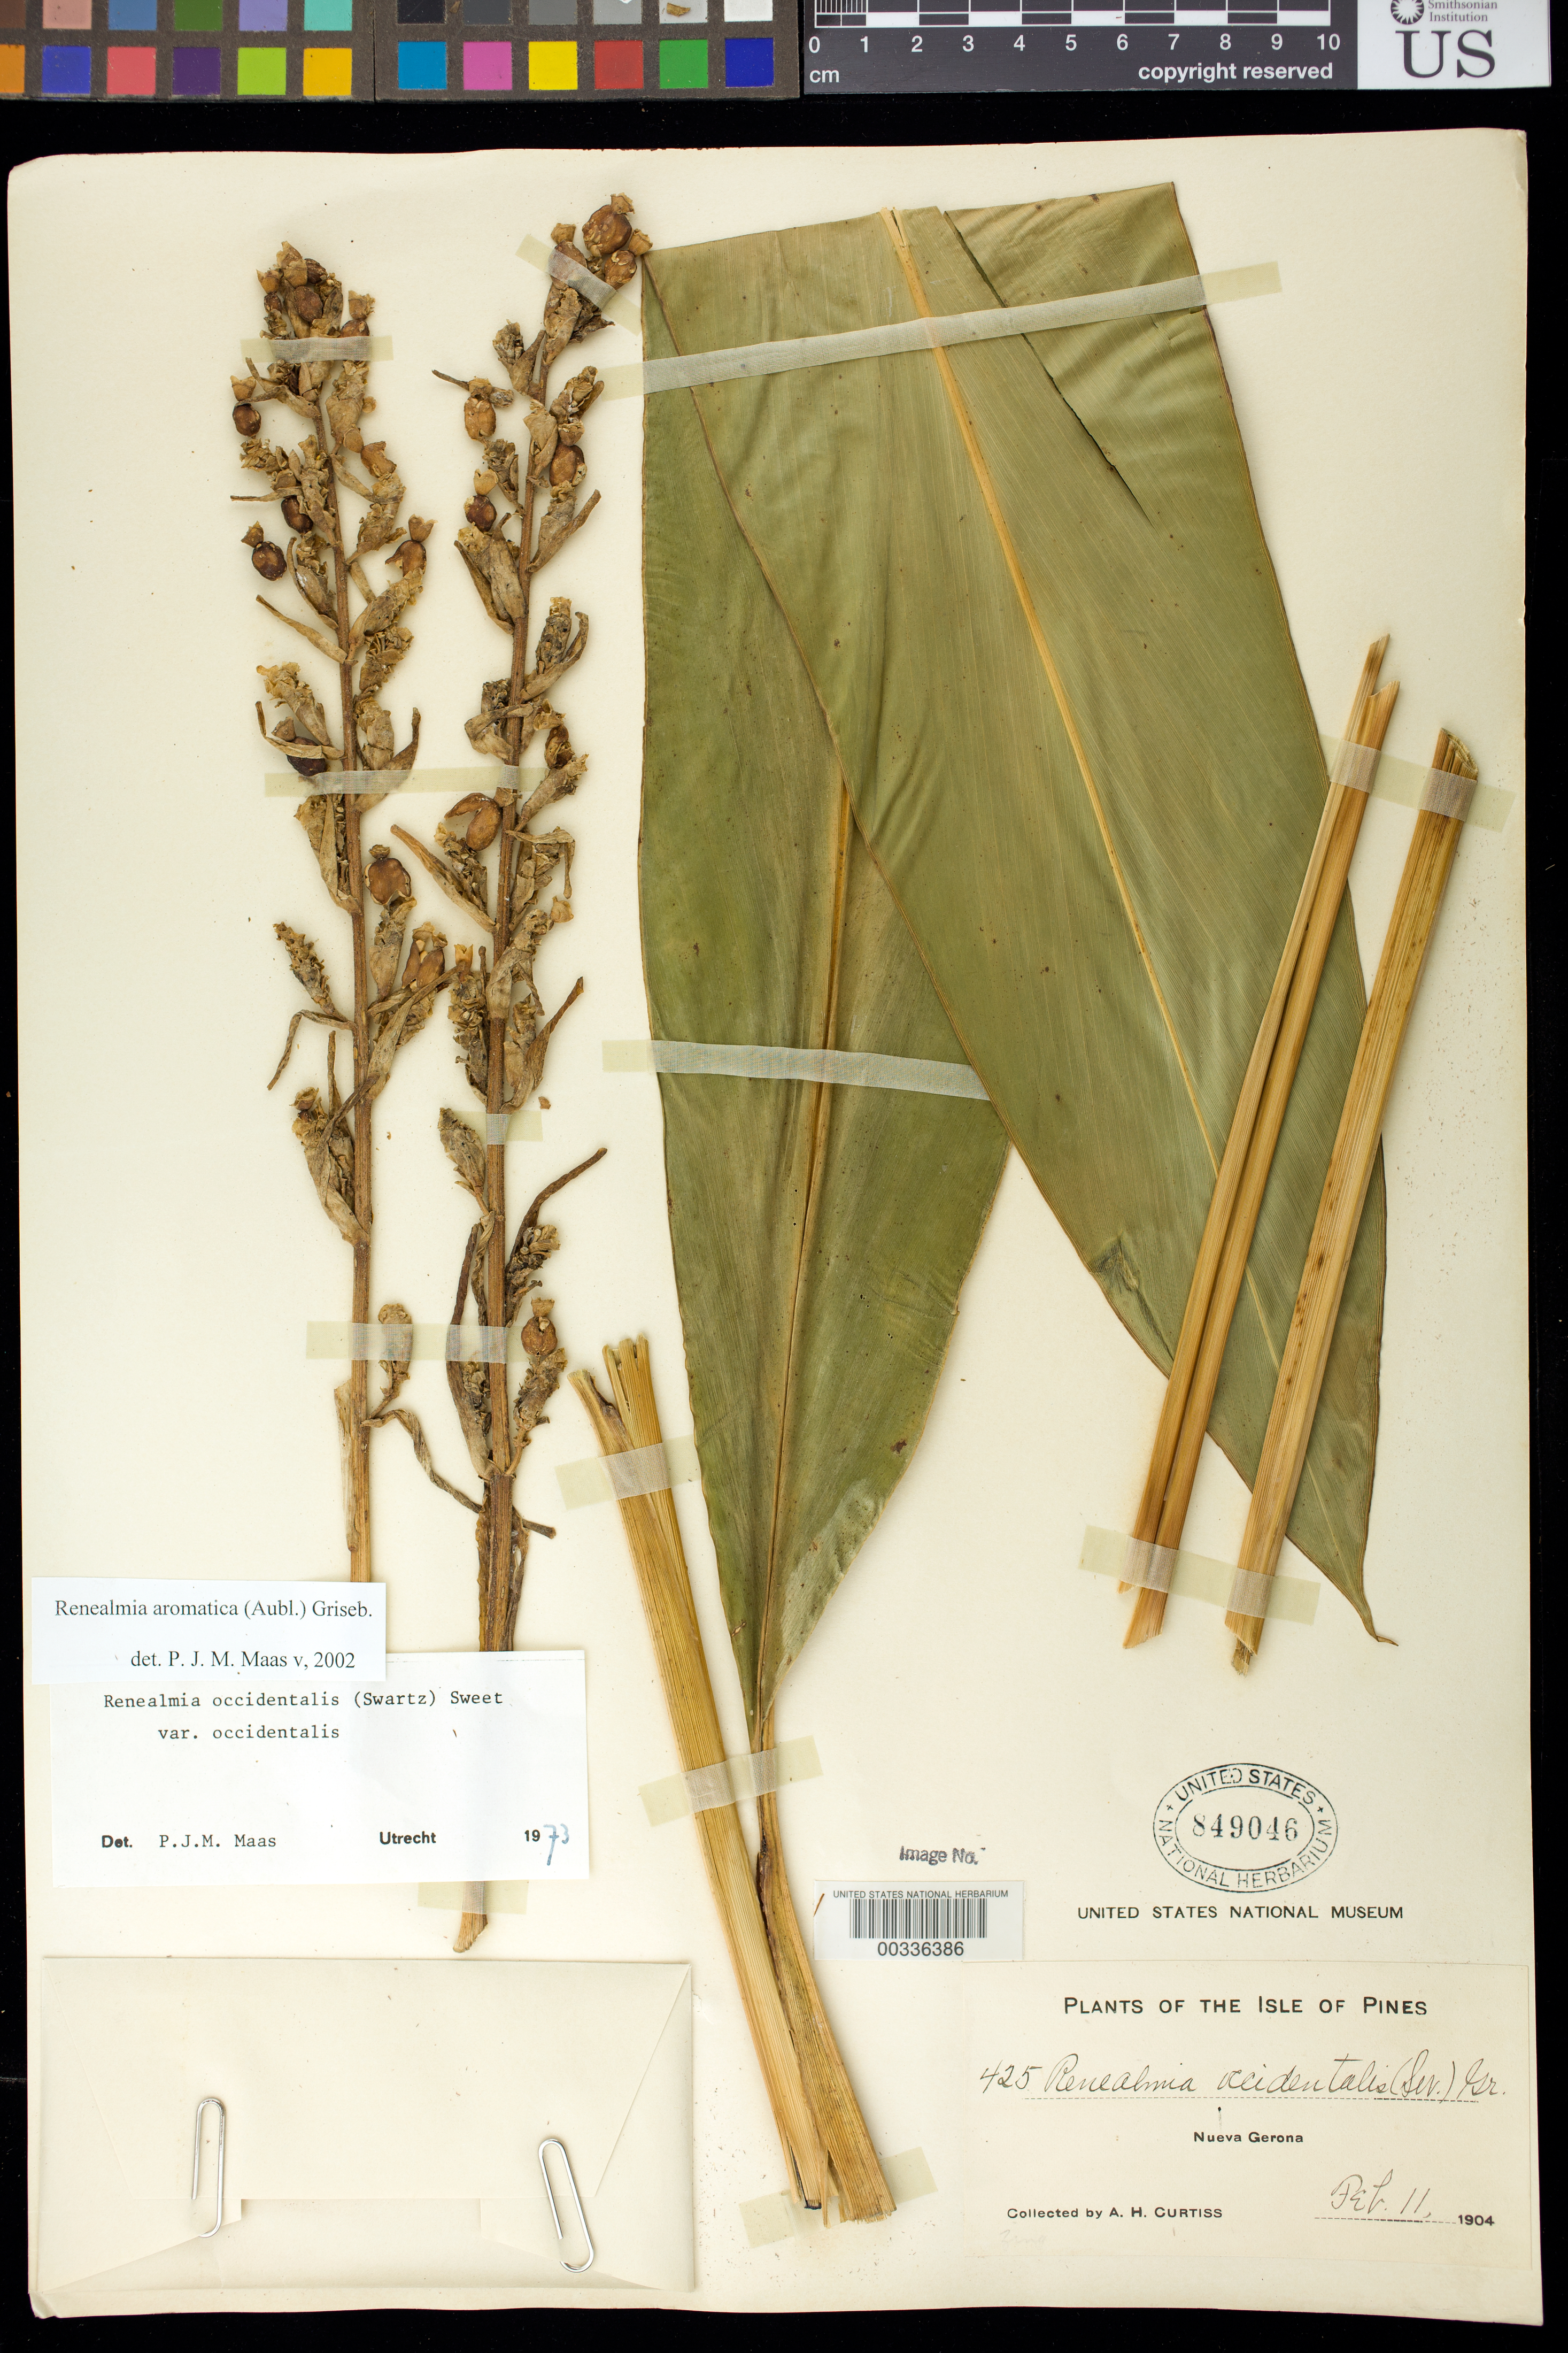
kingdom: Plantae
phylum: Tracheophyta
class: Liliopsida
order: Zingiberales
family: Zingiberaceae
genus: Renealmia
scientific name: Renealmia aromatica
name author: (Aubl.) Griseb.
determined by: Maas, Paul J. M.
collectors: A. H. Curtiss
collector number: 425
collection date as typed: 11 Feb 1904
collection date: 1904-02-11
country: Cuba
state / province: Isla de La Juventud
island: Isla de La Juventud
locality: Plants of the isle of pines, nueva gerona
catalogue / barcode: US 849046